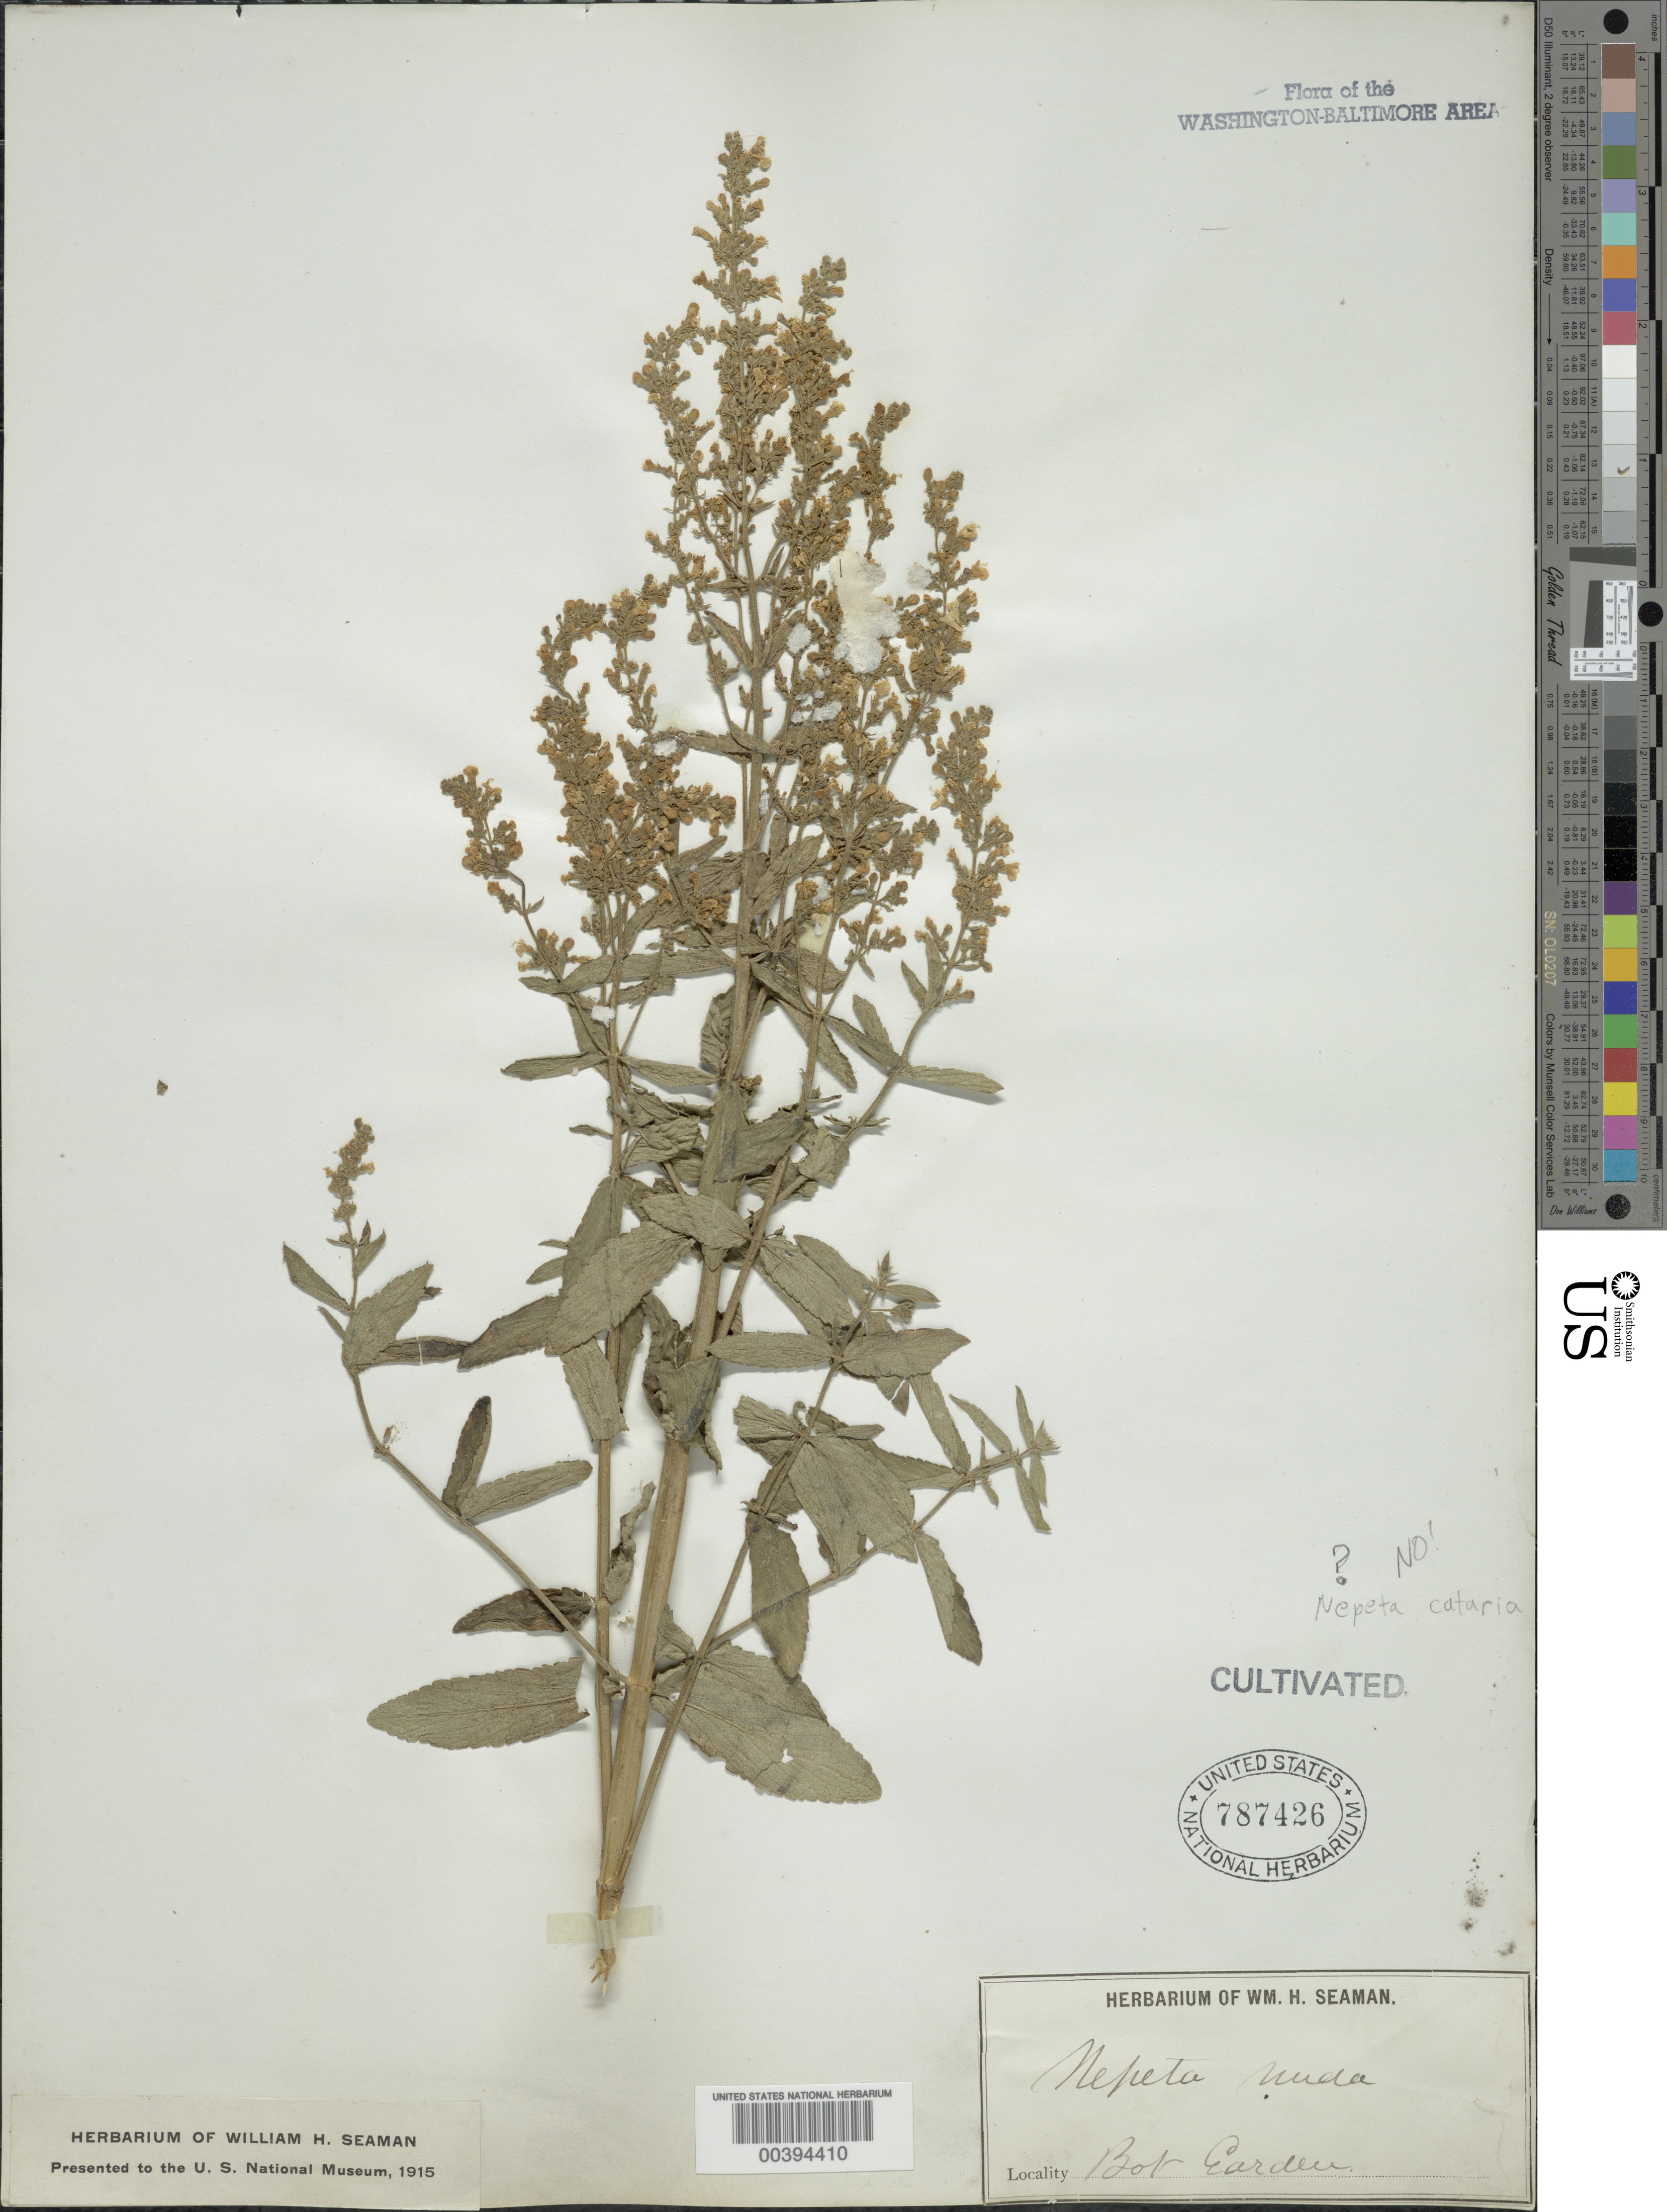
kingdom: Plantae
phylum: Tracheophyta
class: Magnoliopsida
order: Lamiales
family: Lamiaceae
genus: Nepeta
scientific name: Nepeta cataria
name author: L.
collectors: W. Seaman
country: United States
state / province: District of Columbia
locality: Botany Garden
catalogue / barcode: US 787426